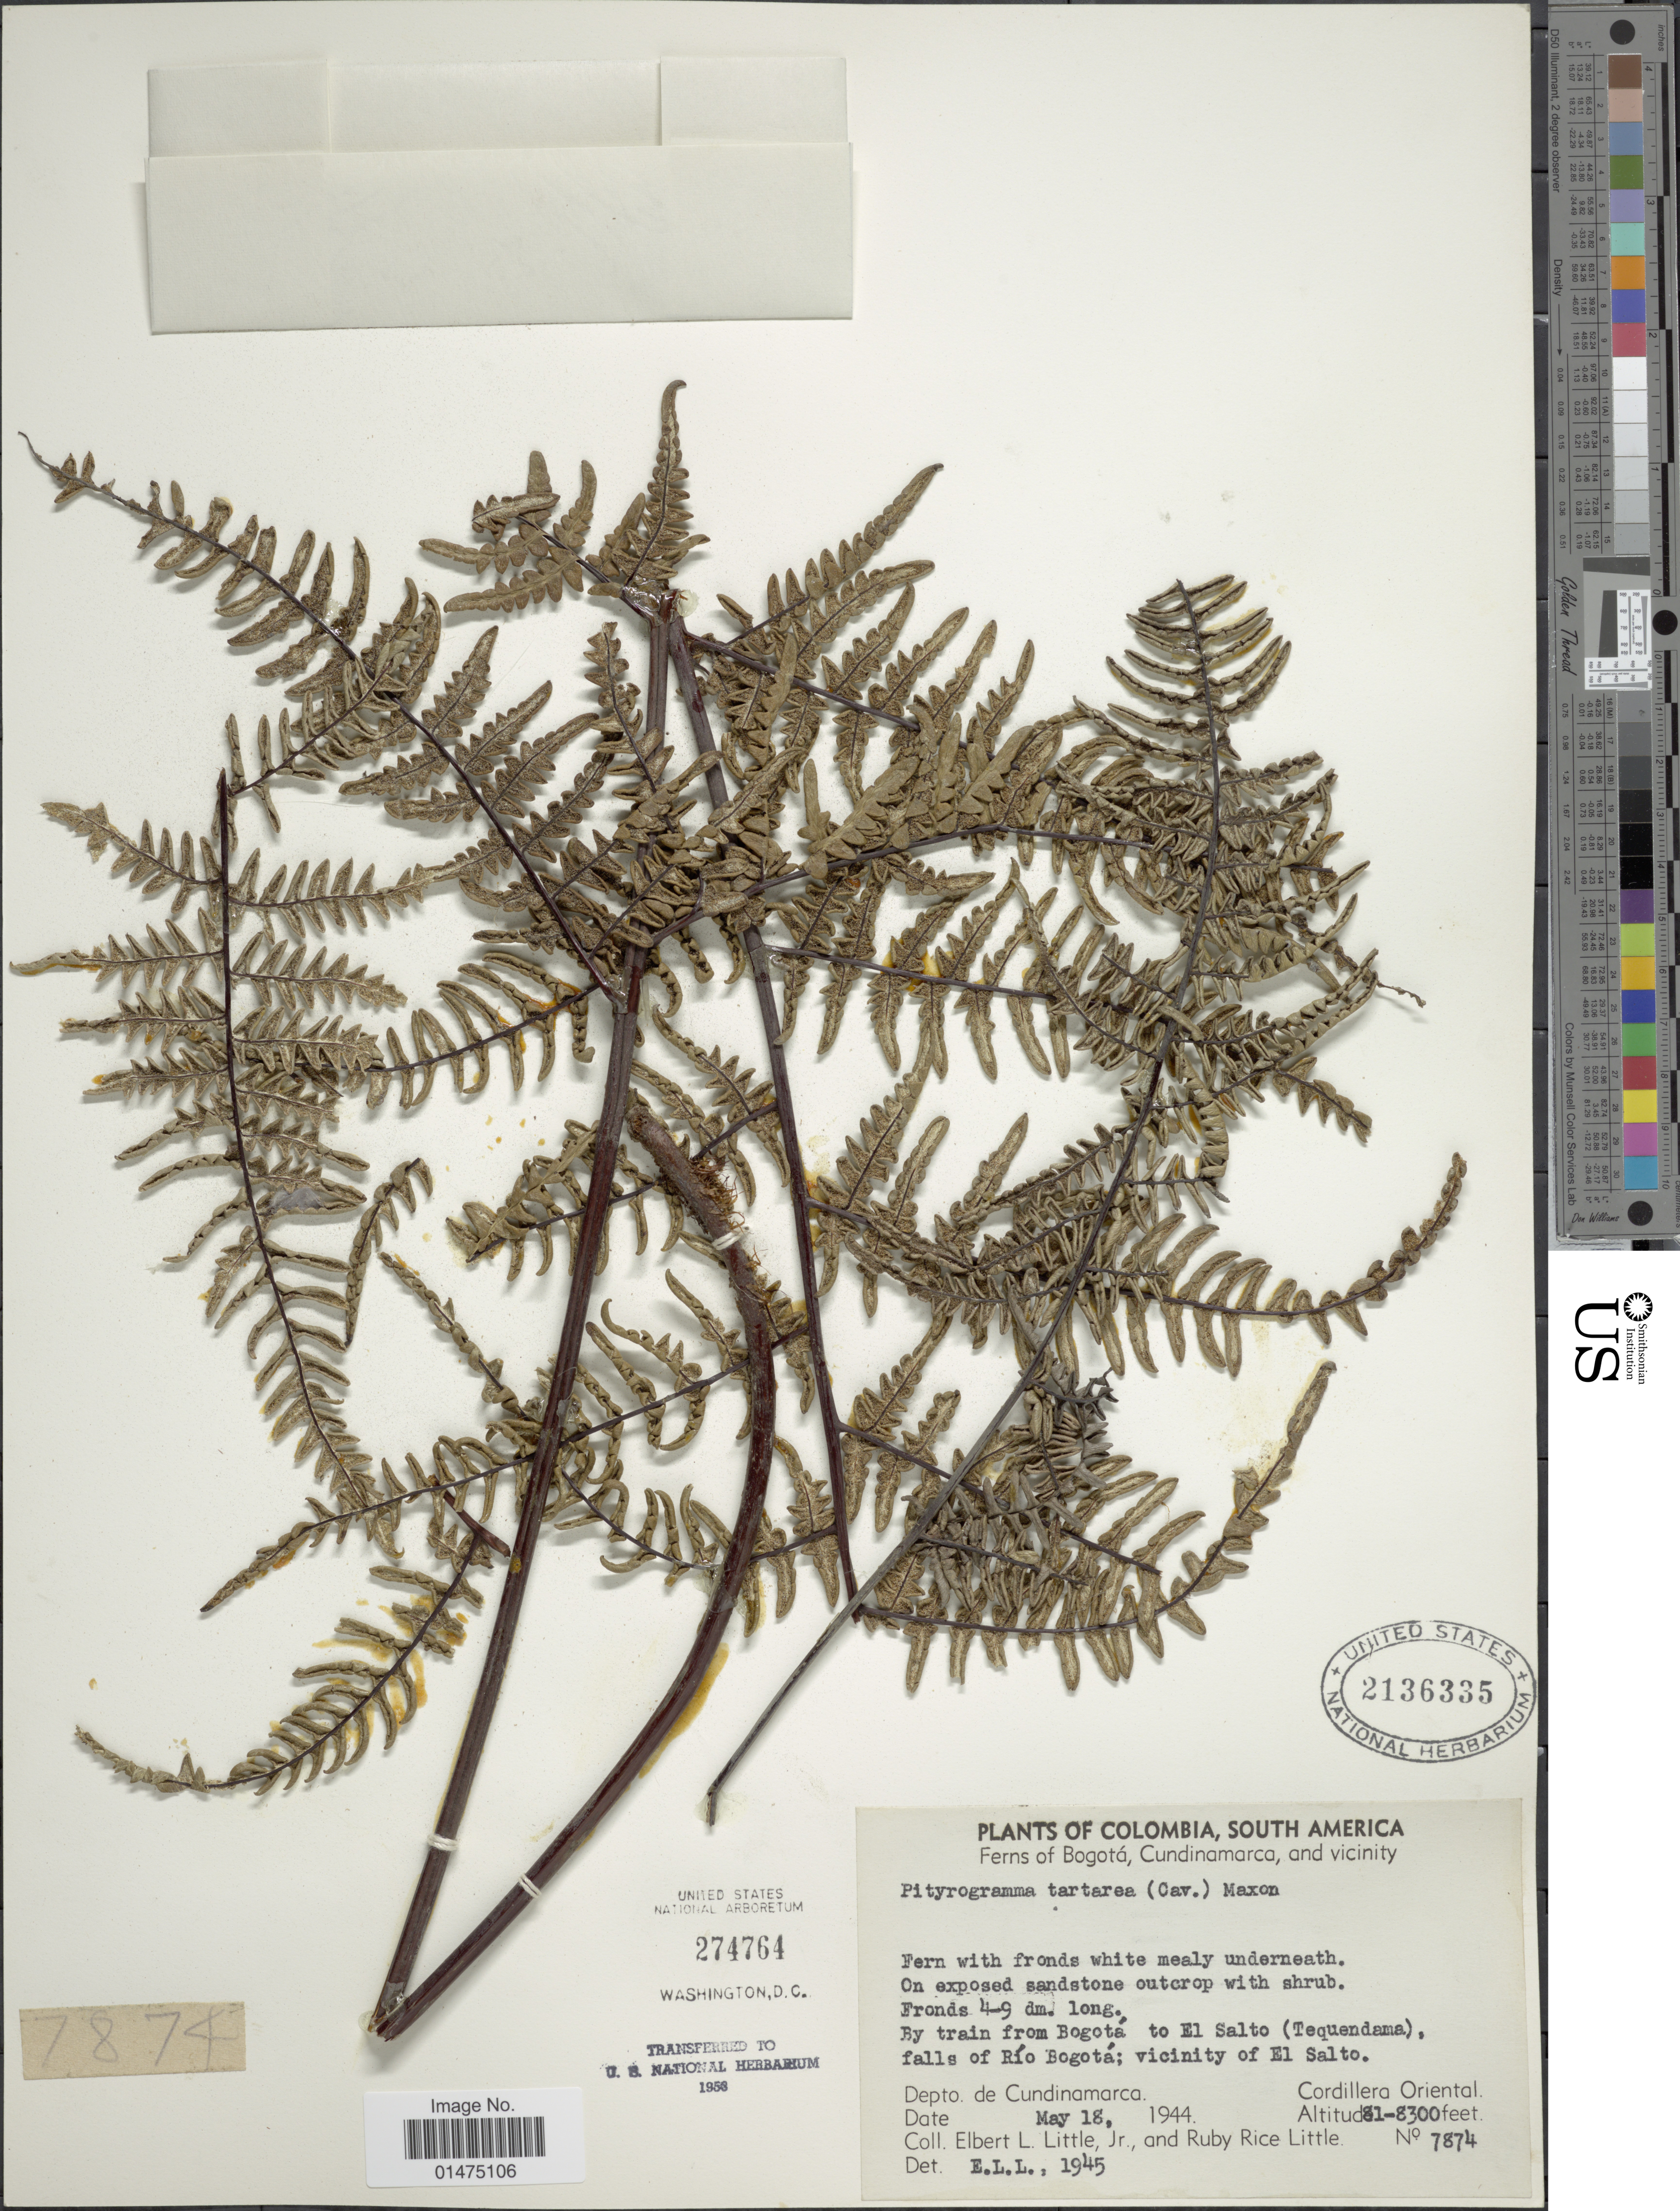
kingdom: Plantae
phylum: Tracheophyta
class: Polypodiopsida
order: Polypodiales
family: Pteridaceae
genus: Pityrogramma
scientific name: Pityrogramma tartarea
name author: (Cav.) Maxon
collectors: E. L. Little & R. R. Little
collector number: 7874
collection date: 1944-05-18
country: Colombia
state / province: Cundinamarca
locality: Cordillera Oriental, By train from Bogota to El Salto (Tequendama), falls of Rio Bogota, vicinity of El Salto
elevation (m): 2469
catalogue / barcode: US 2136335